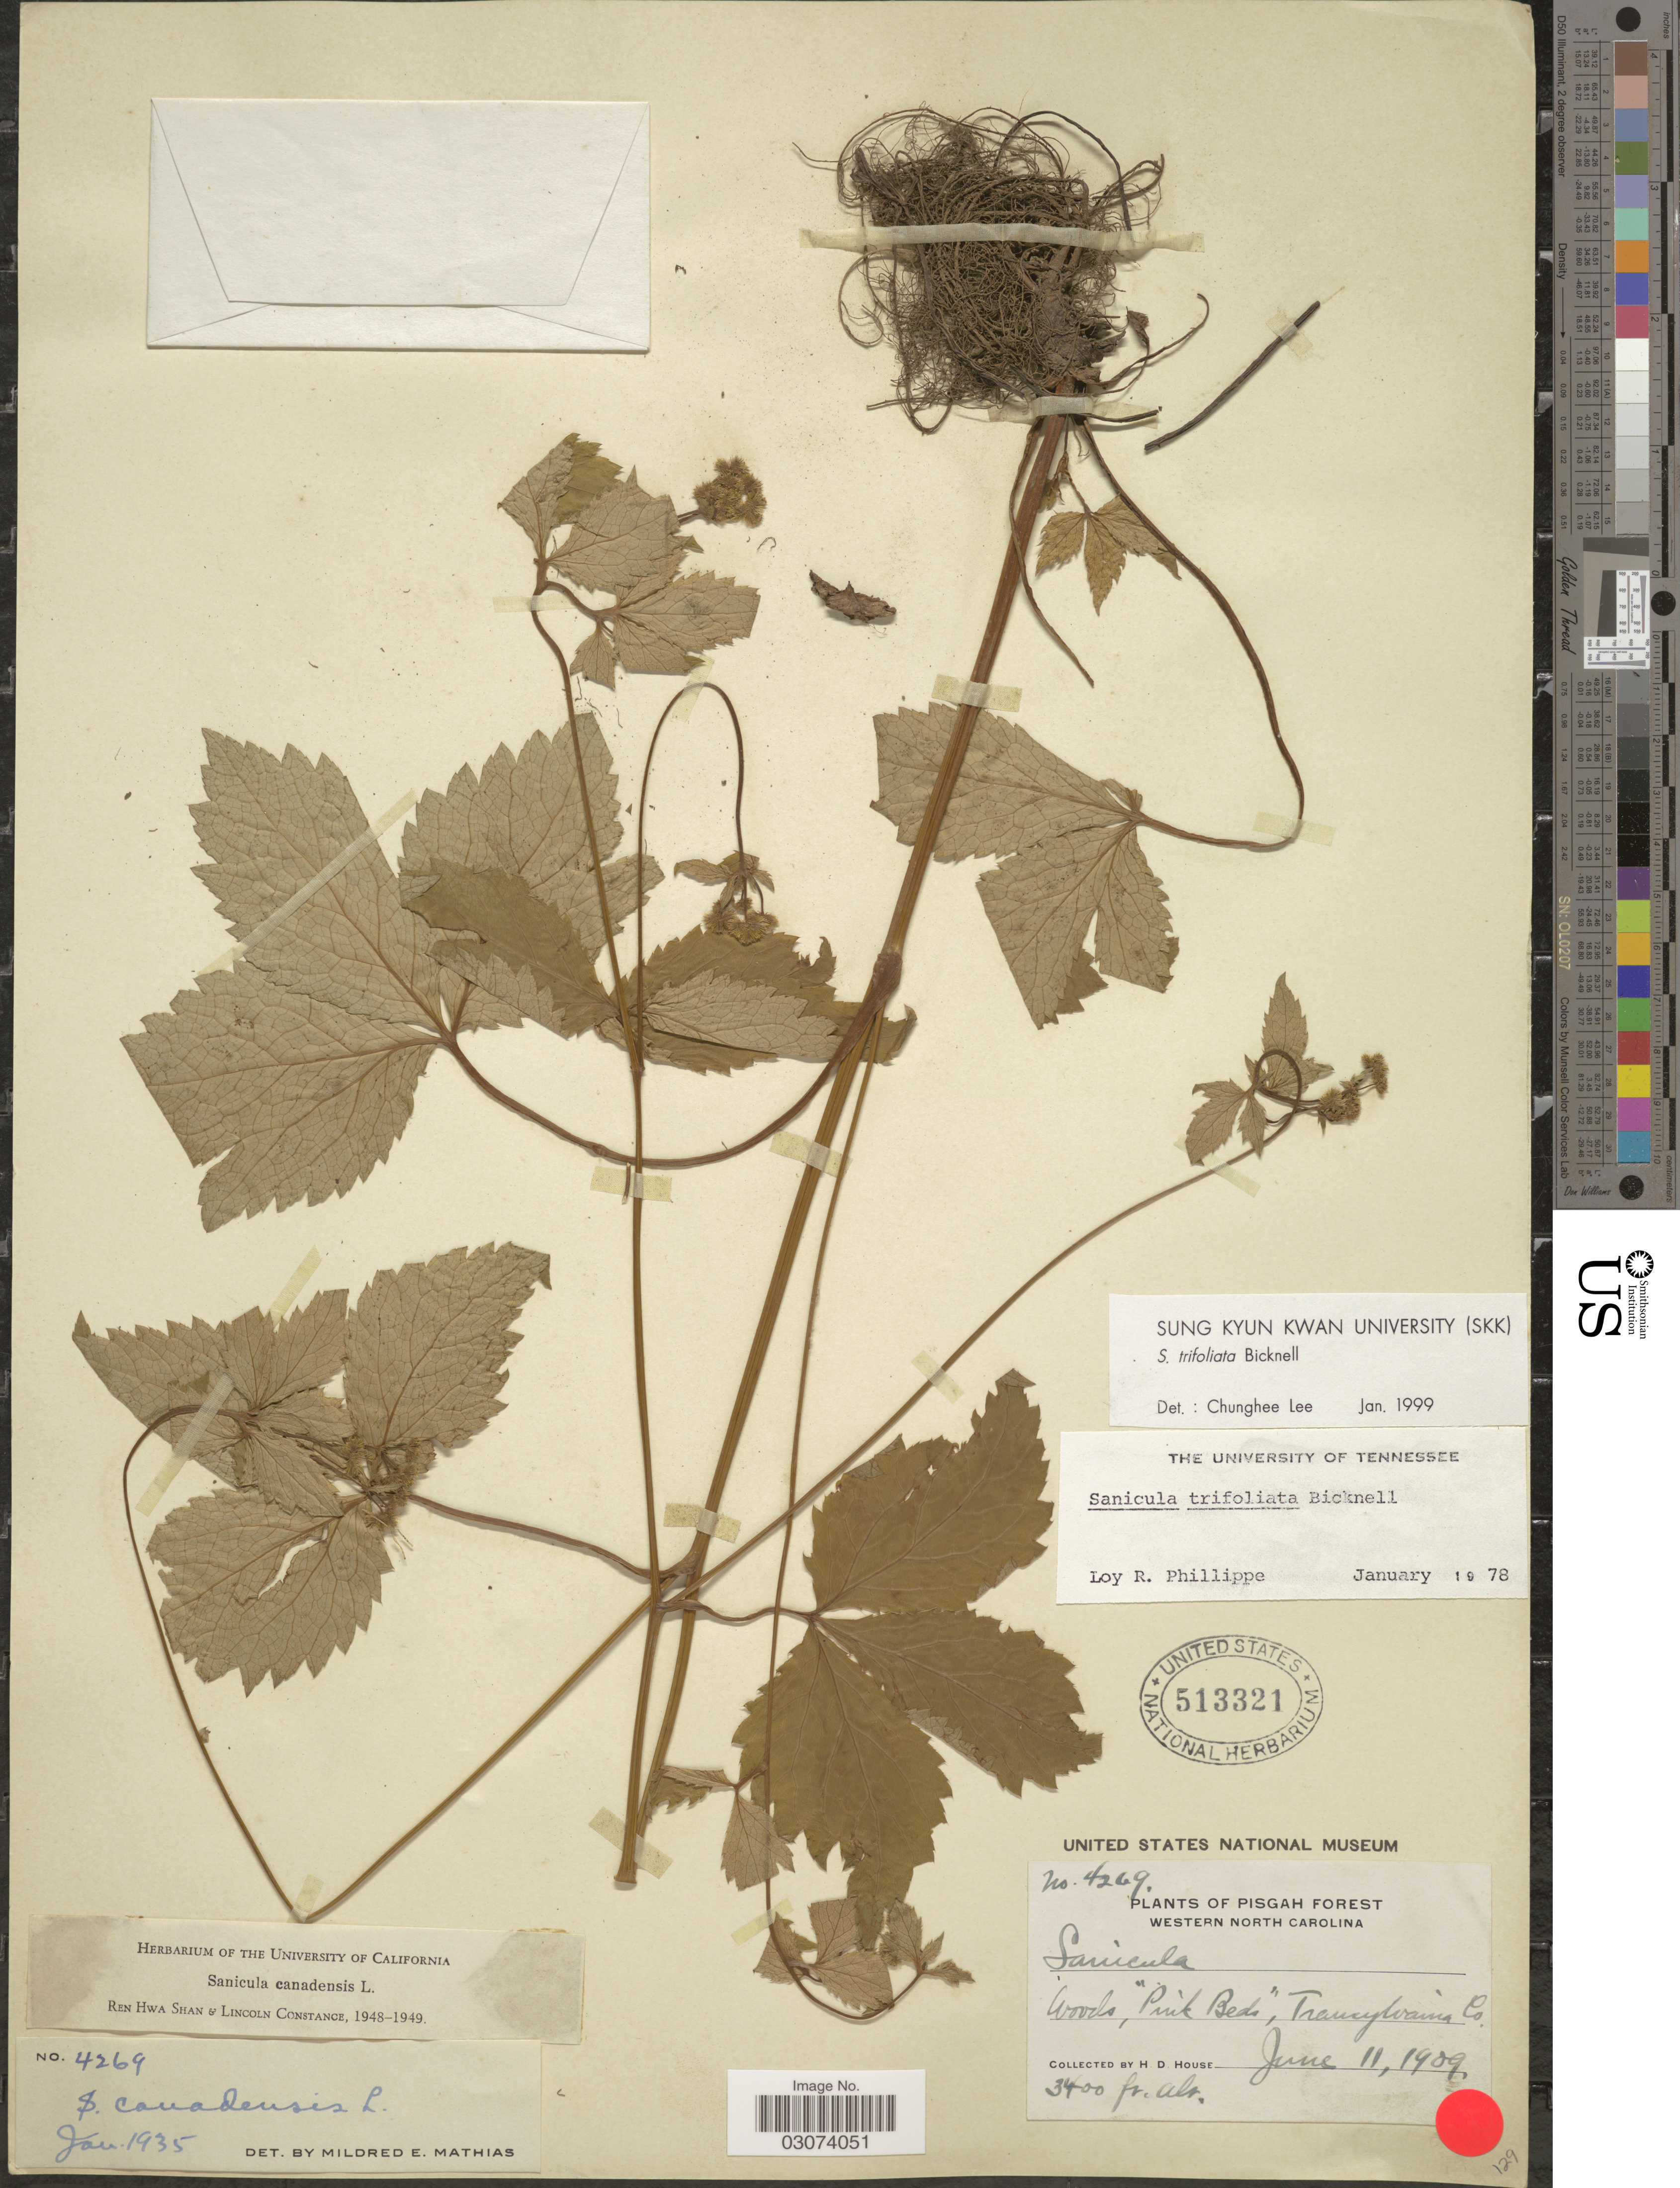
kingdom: Plantae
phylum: Tracheophyta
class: Magnoliopsida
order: Apiales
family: Apiaceae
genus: Sanicula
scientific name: Sanicula trifoliata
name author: E.P. Bicknell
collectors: H. D. House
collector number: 4269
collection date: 1909-06-11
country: United States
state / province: North Carolina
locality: Pisgah Forest. Western North Carolina. Transylvania Co.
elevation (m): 1036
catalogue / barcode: US 513321